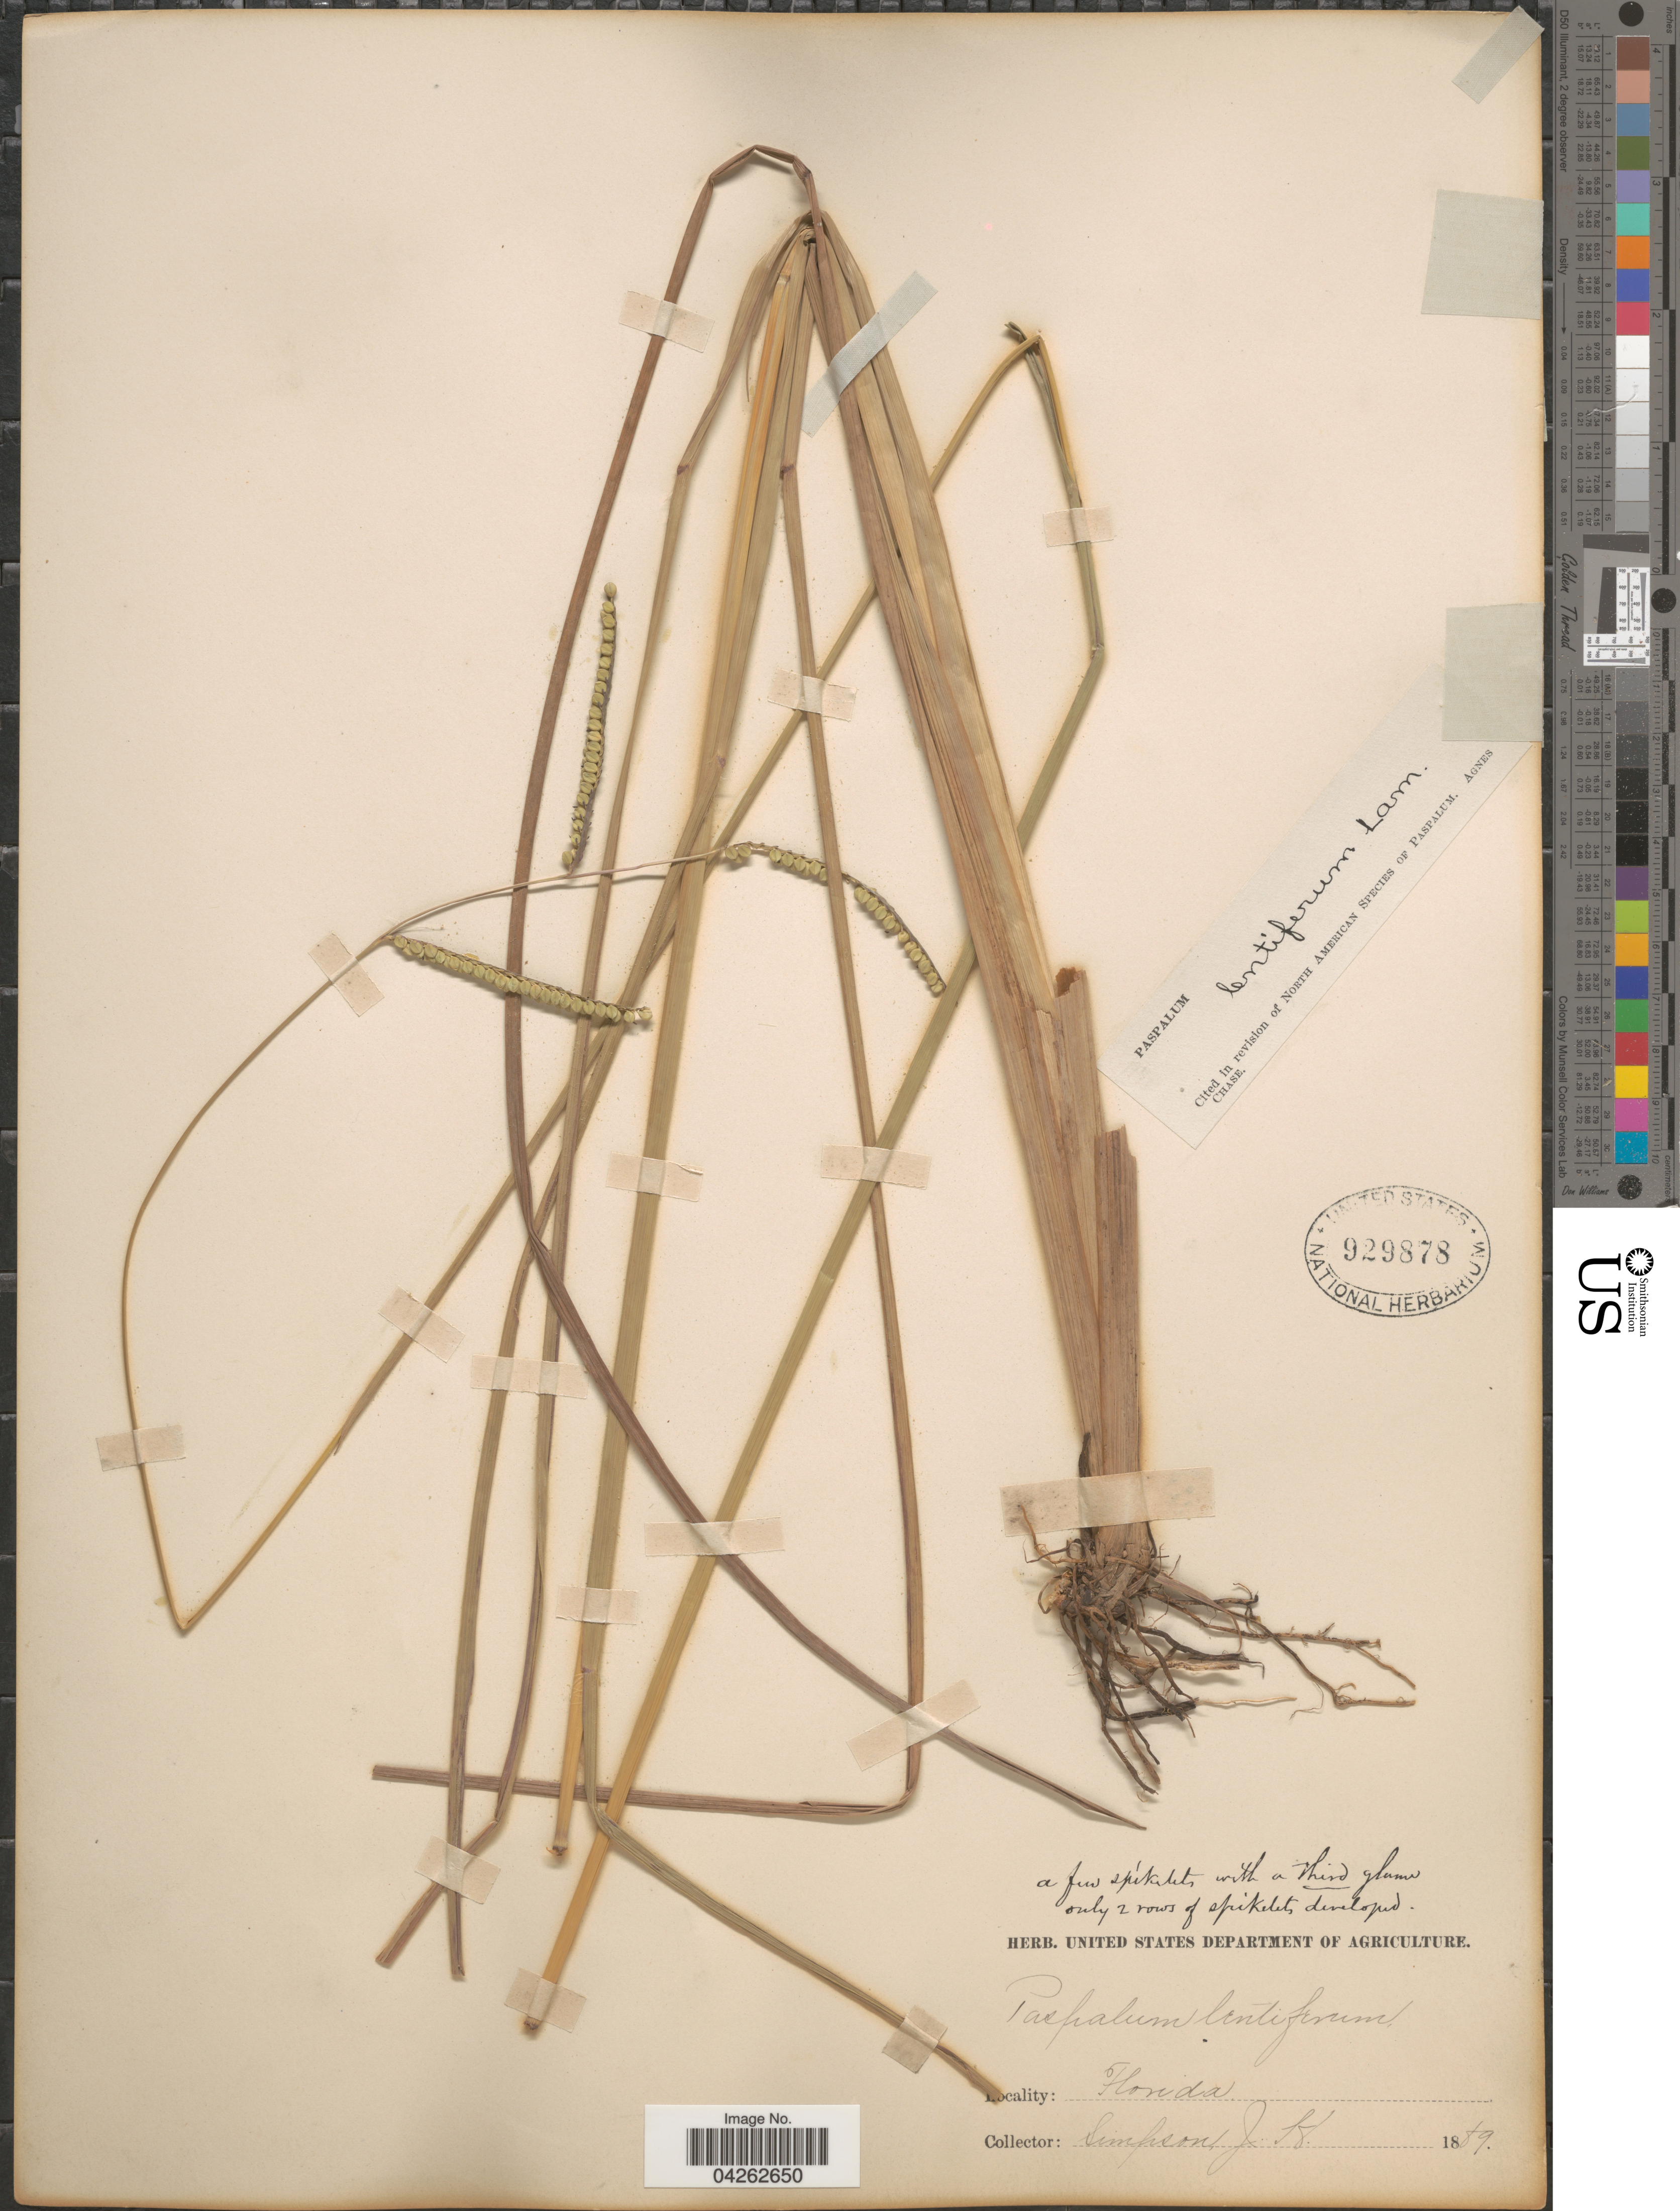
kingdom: Plantae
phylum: Tracheophyta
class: Liliopsida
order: Poales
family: Poaceae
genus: Paspalum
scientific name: Paspalum lentiferum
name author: Lam.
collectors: J. H. Simpson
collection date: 1889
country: United States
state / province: Florida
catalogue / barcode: US 929878